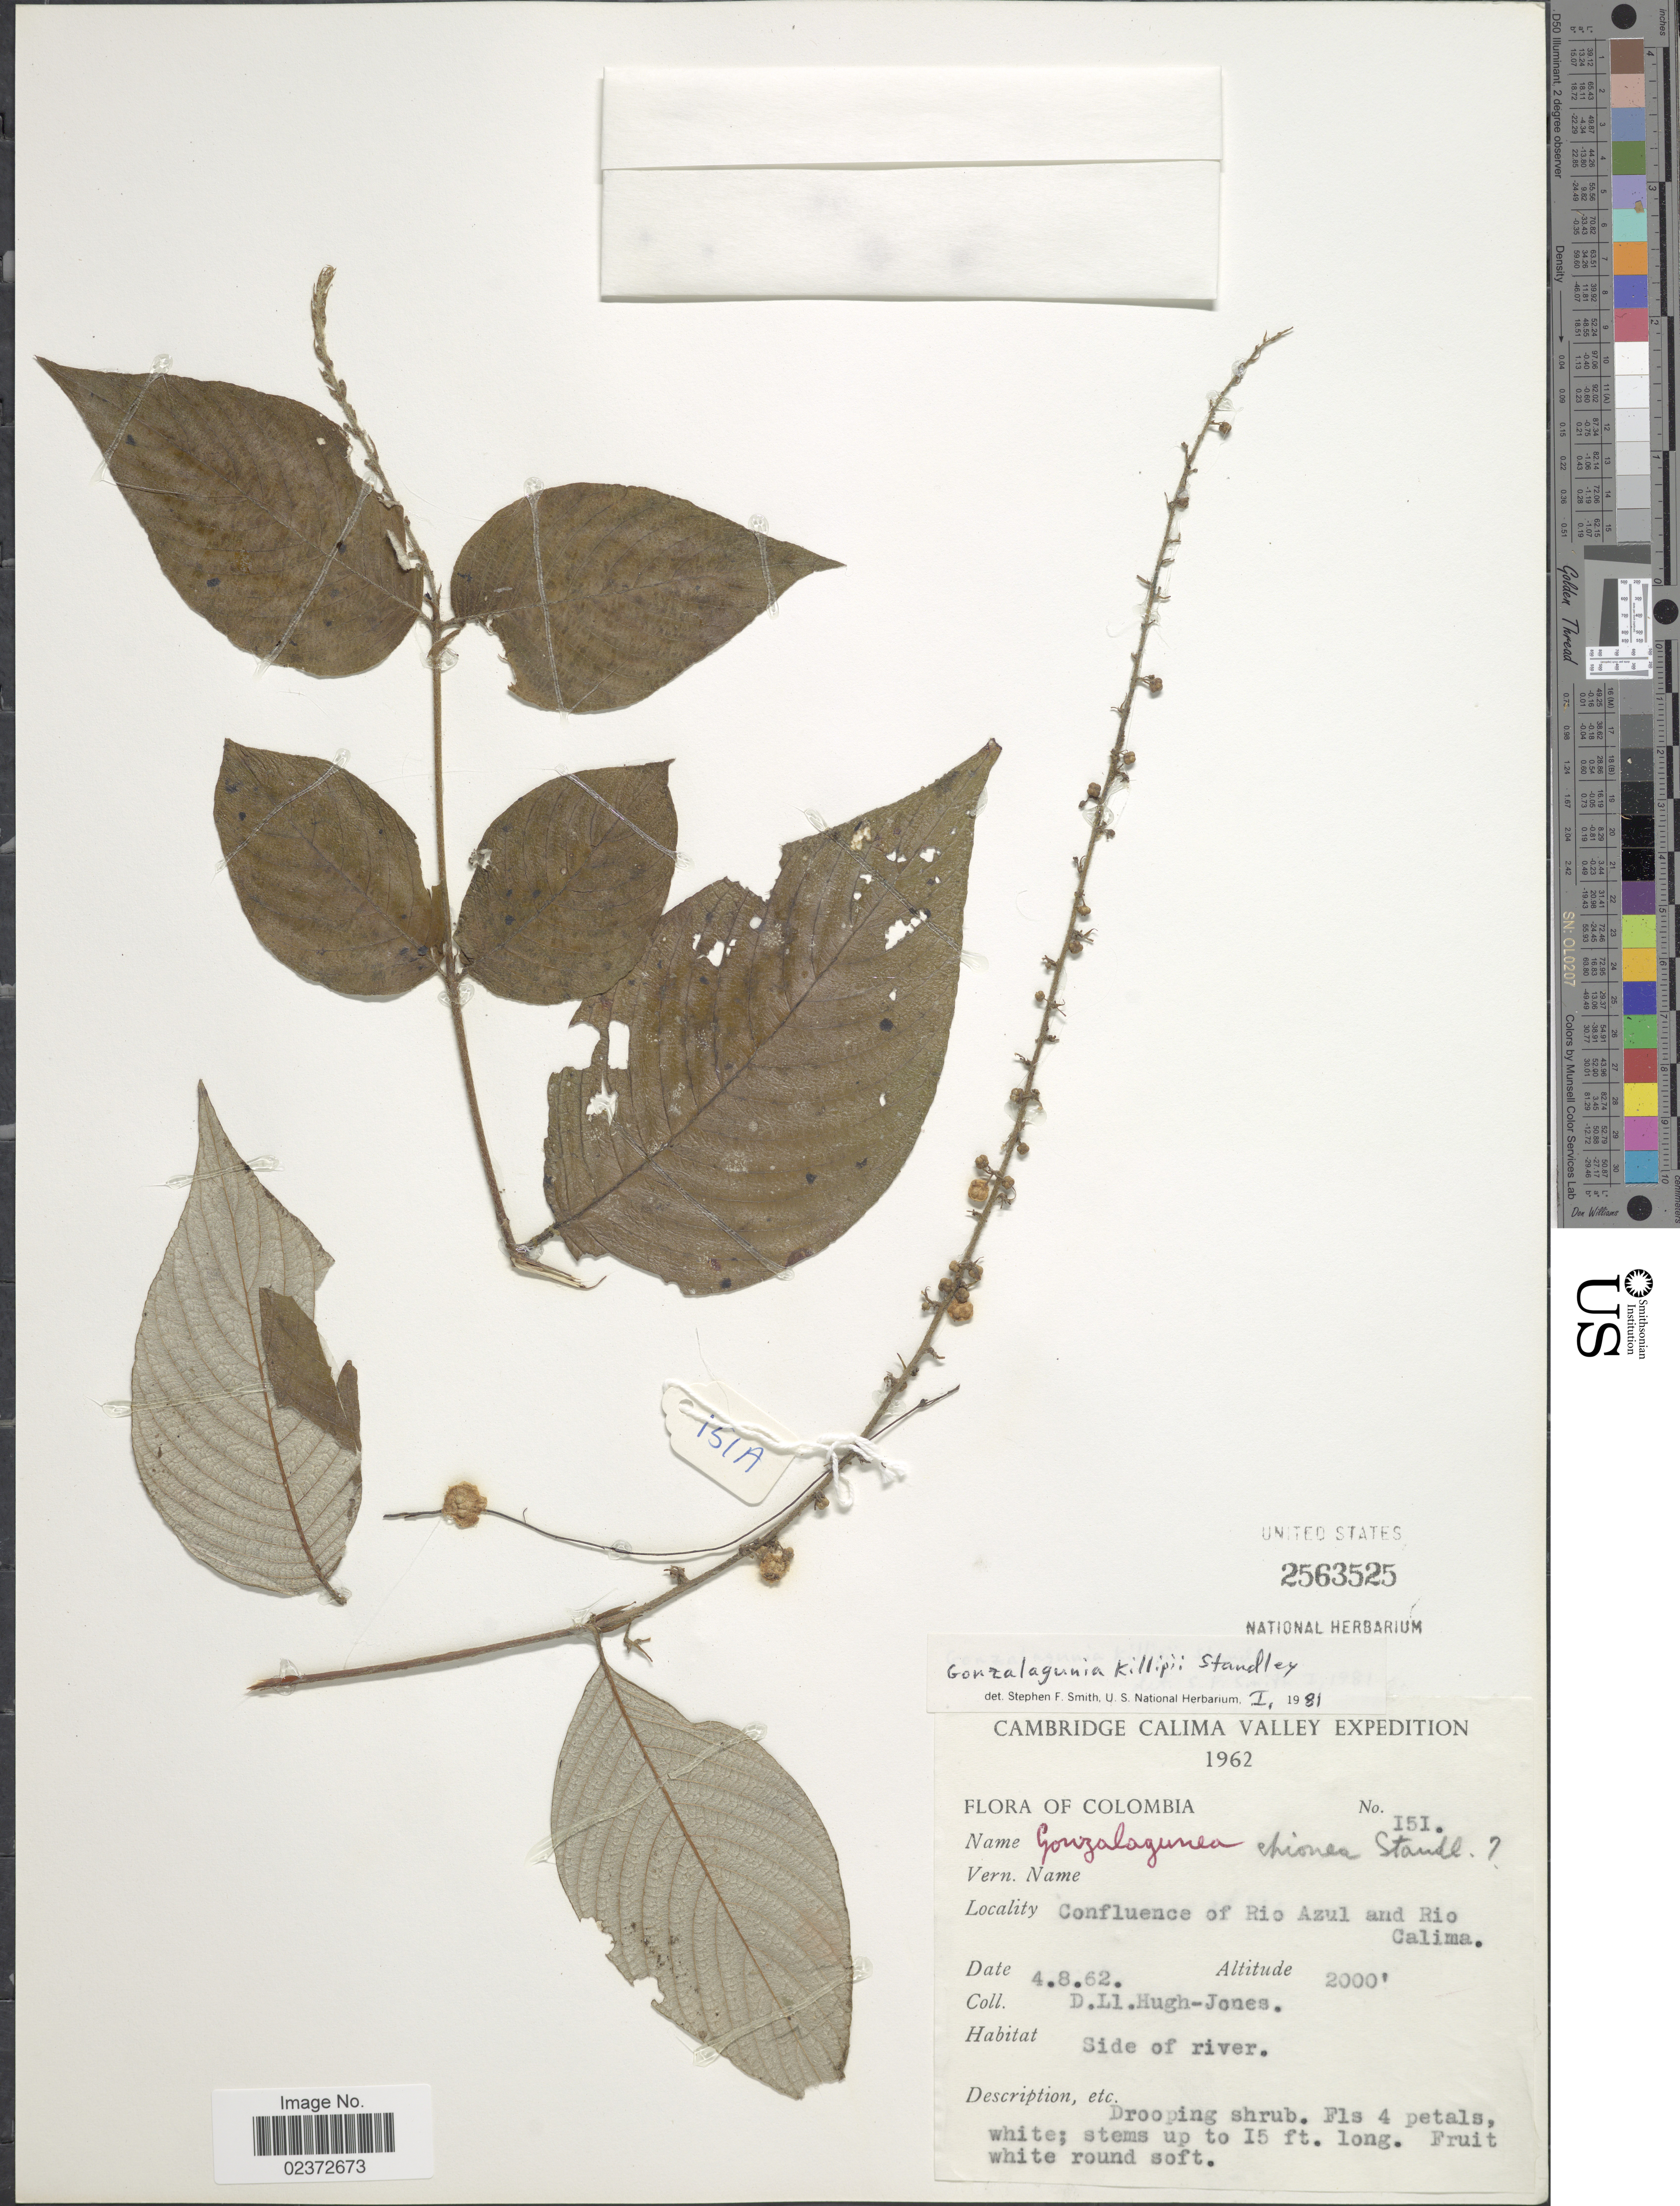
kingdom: Plantae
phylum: Tracheophyta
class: Magnoliopsida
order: Gentianales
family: Rubiaceae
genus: Gonzalagunia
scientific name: Gonzalagunia killipii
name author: Standl.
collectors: D. Hugh-Jones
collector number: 151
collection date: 1962-08-04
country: Colombia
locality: Calima Valley. Confluence of Rio Azul and Rio Calima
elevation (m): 610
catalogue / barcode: US 2563525